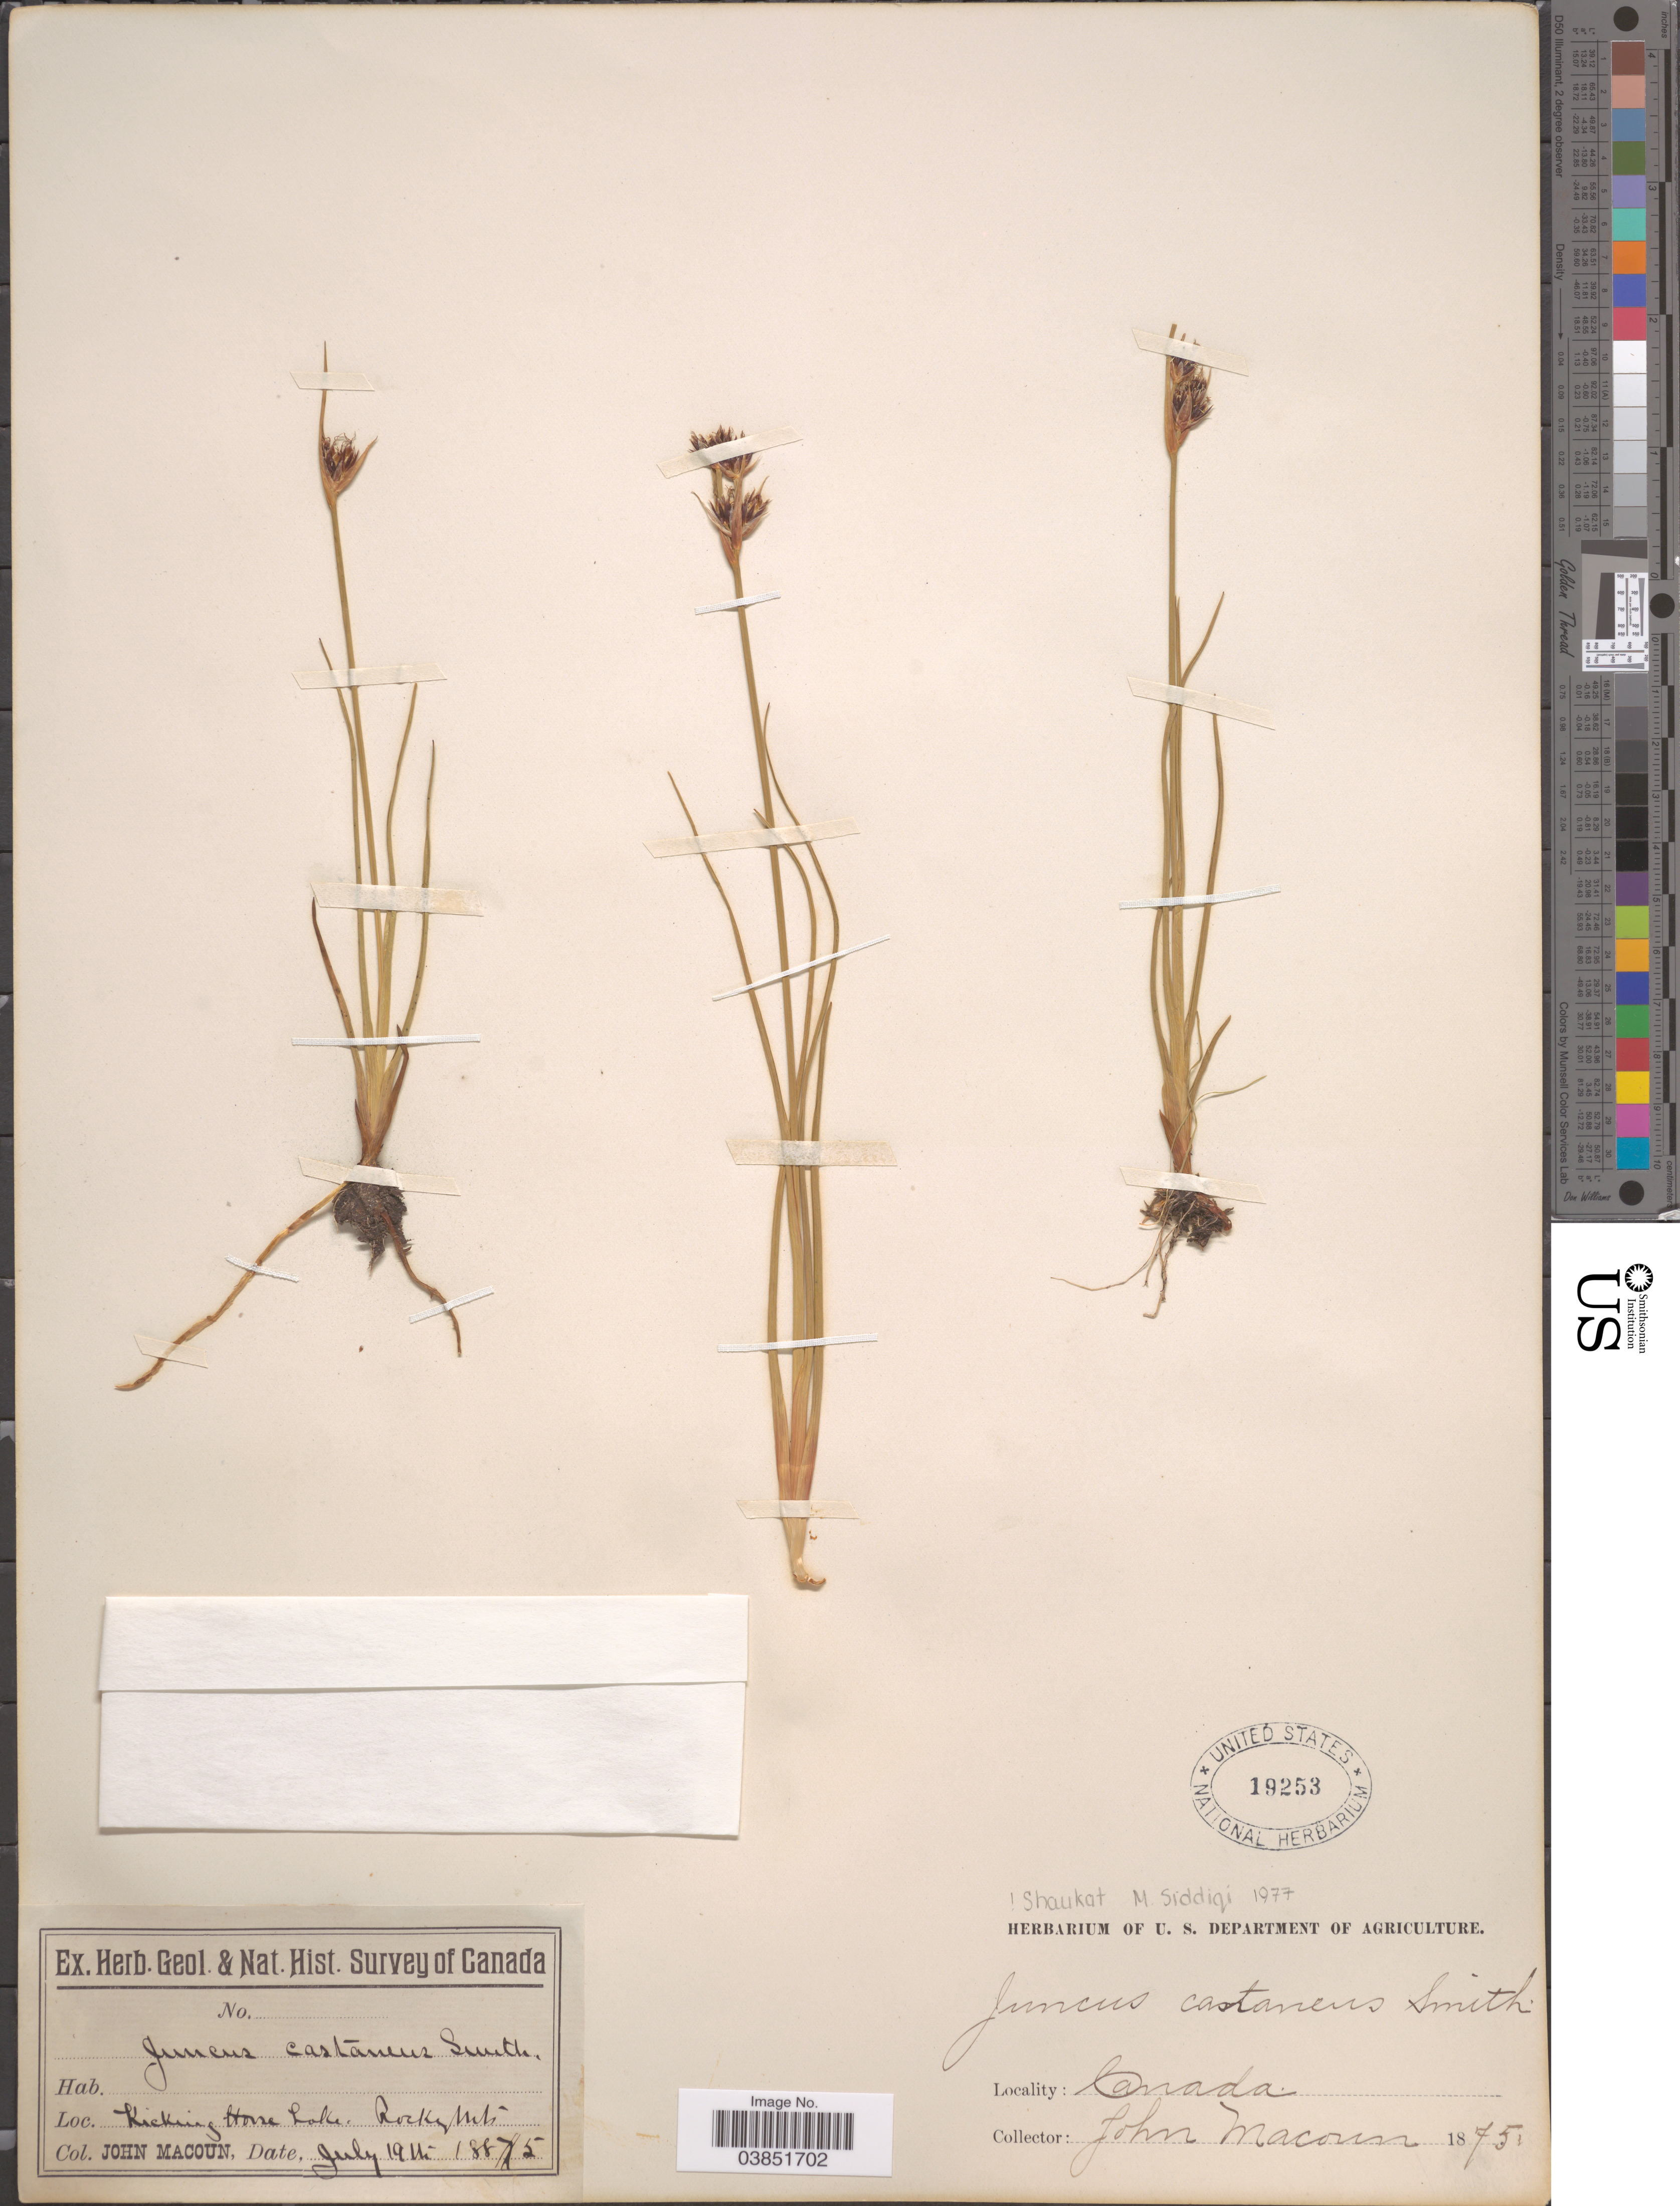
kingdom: Plantae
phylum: Tracheophyta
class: Liliopsida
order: Poales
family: Juncaceae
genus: Juncus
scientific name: Juncus castaneus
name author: Sm.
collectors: J. Macoun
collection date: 1875-07-19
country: Canada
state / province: British Columbia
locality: Kicking Horse Lake. Rocky Mts.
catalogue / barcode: US 19253